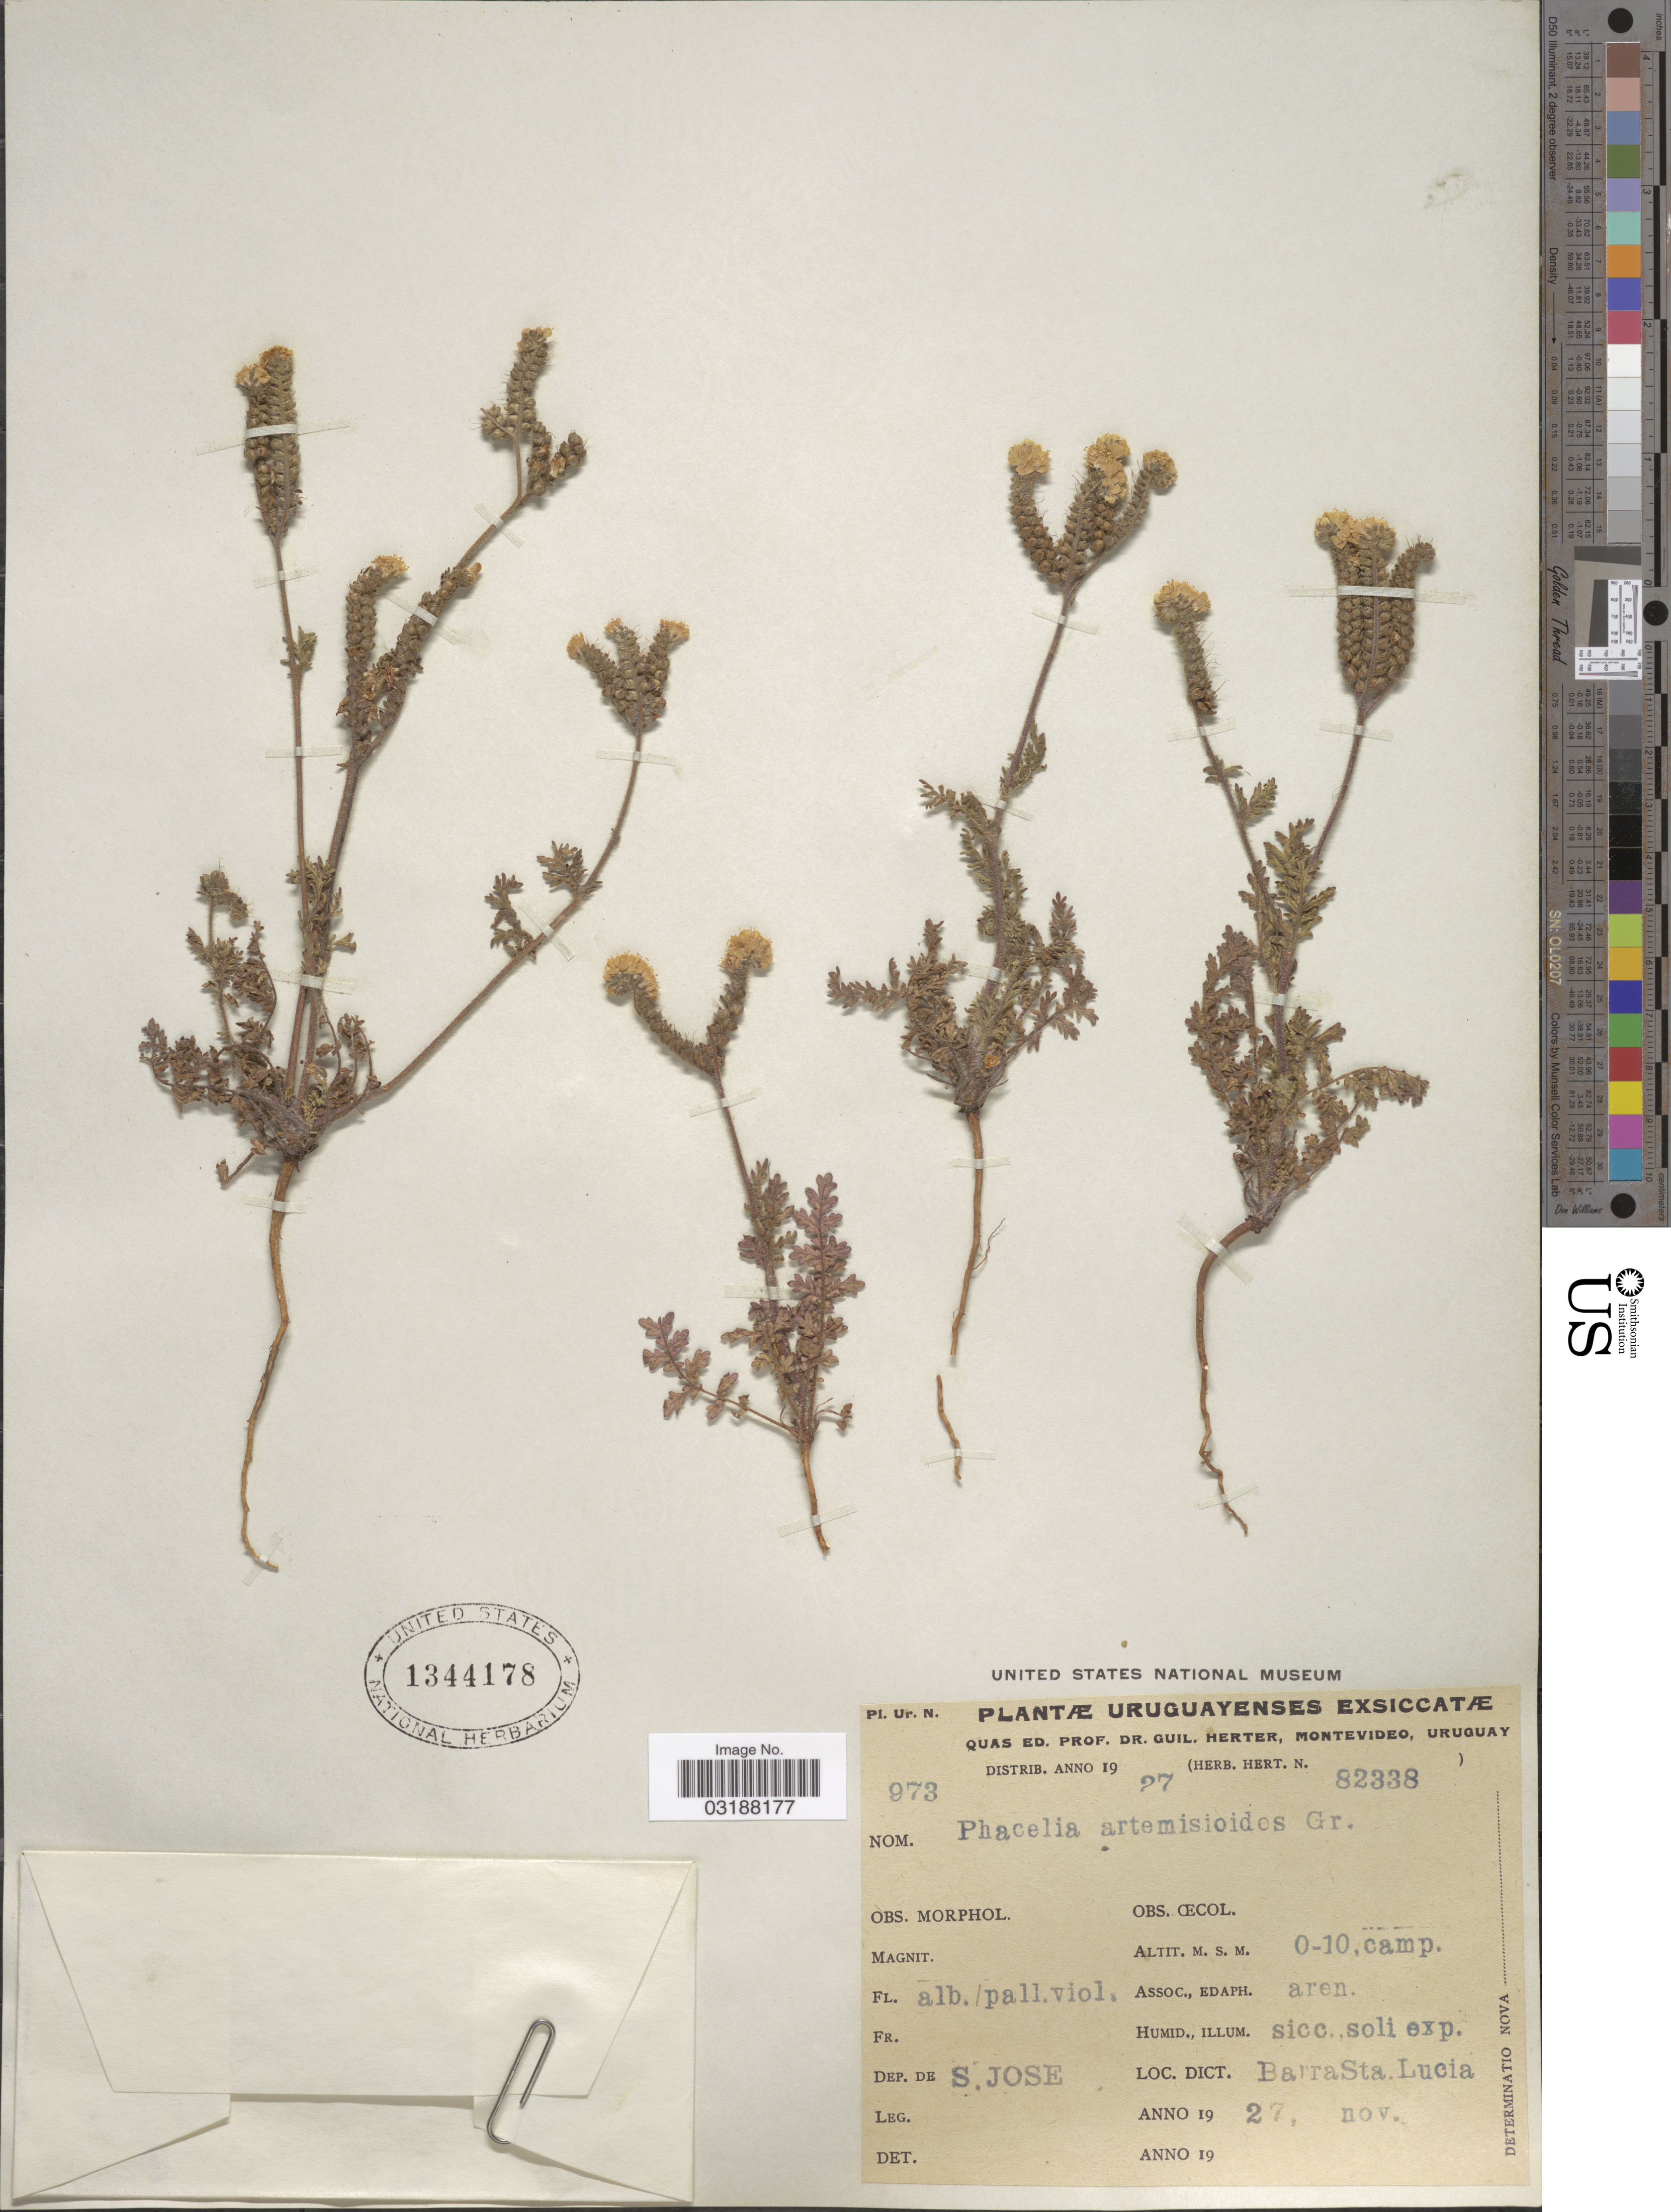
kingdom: Plantae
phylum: Tracheophyta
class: Magnoliopsida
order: Boraginales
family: Hydrophyllaceae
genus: Phacelia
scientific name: Phacelia artemisioides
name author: Griseb.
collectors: G. Herter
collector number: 973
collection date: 1927-11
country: Uruguay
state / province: San Jose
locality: Dep. De S. Jose, Barra Sta. Lucia.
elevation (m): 0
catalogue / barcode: US 1344178